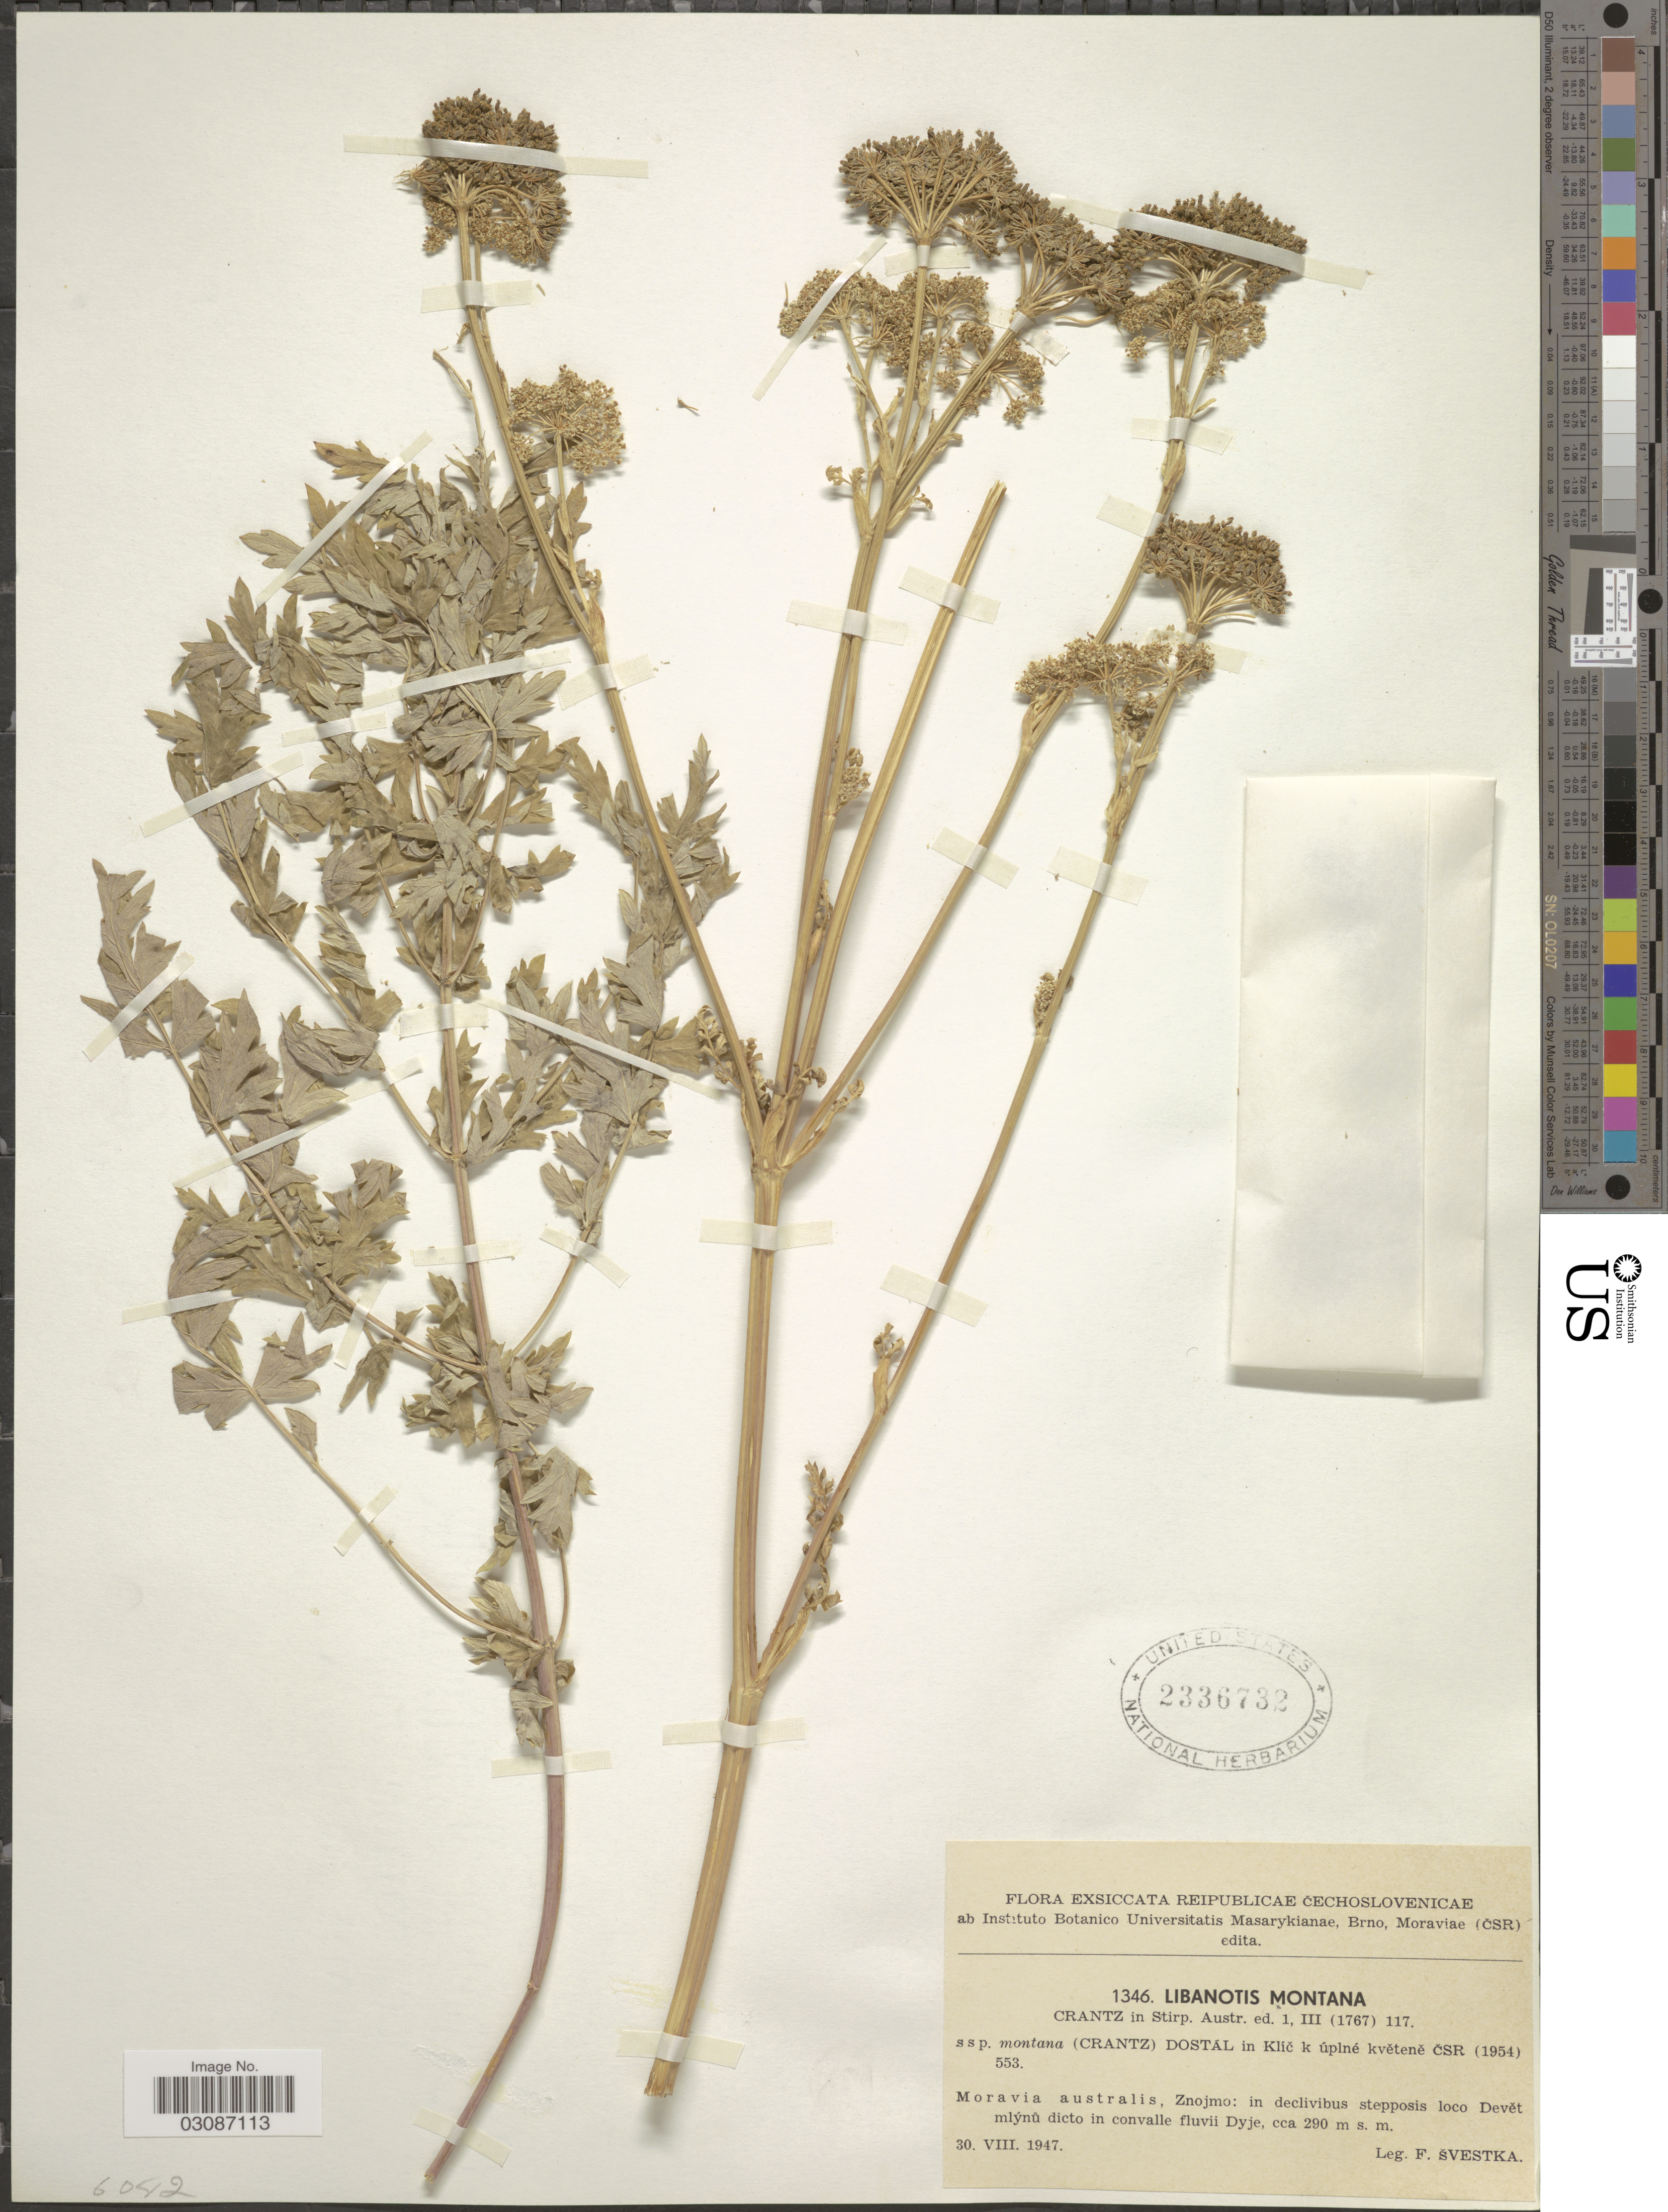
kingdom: Plantae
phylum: Tracheophyta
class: Magnoliopsida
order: Apiales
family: Apiaceae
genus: Seseli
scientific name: Seseli libanotis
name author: Koch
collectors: F. Svestka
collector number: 1346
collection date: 1947-08-30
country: Czechia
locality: Reipublicae Cechoslovenicae. Moravia australis, Znojmo: in declivibus stepposis loco Devet mlýnu dicto in convalle fluvii Dyje.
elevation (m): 290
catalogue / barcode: US 2336732